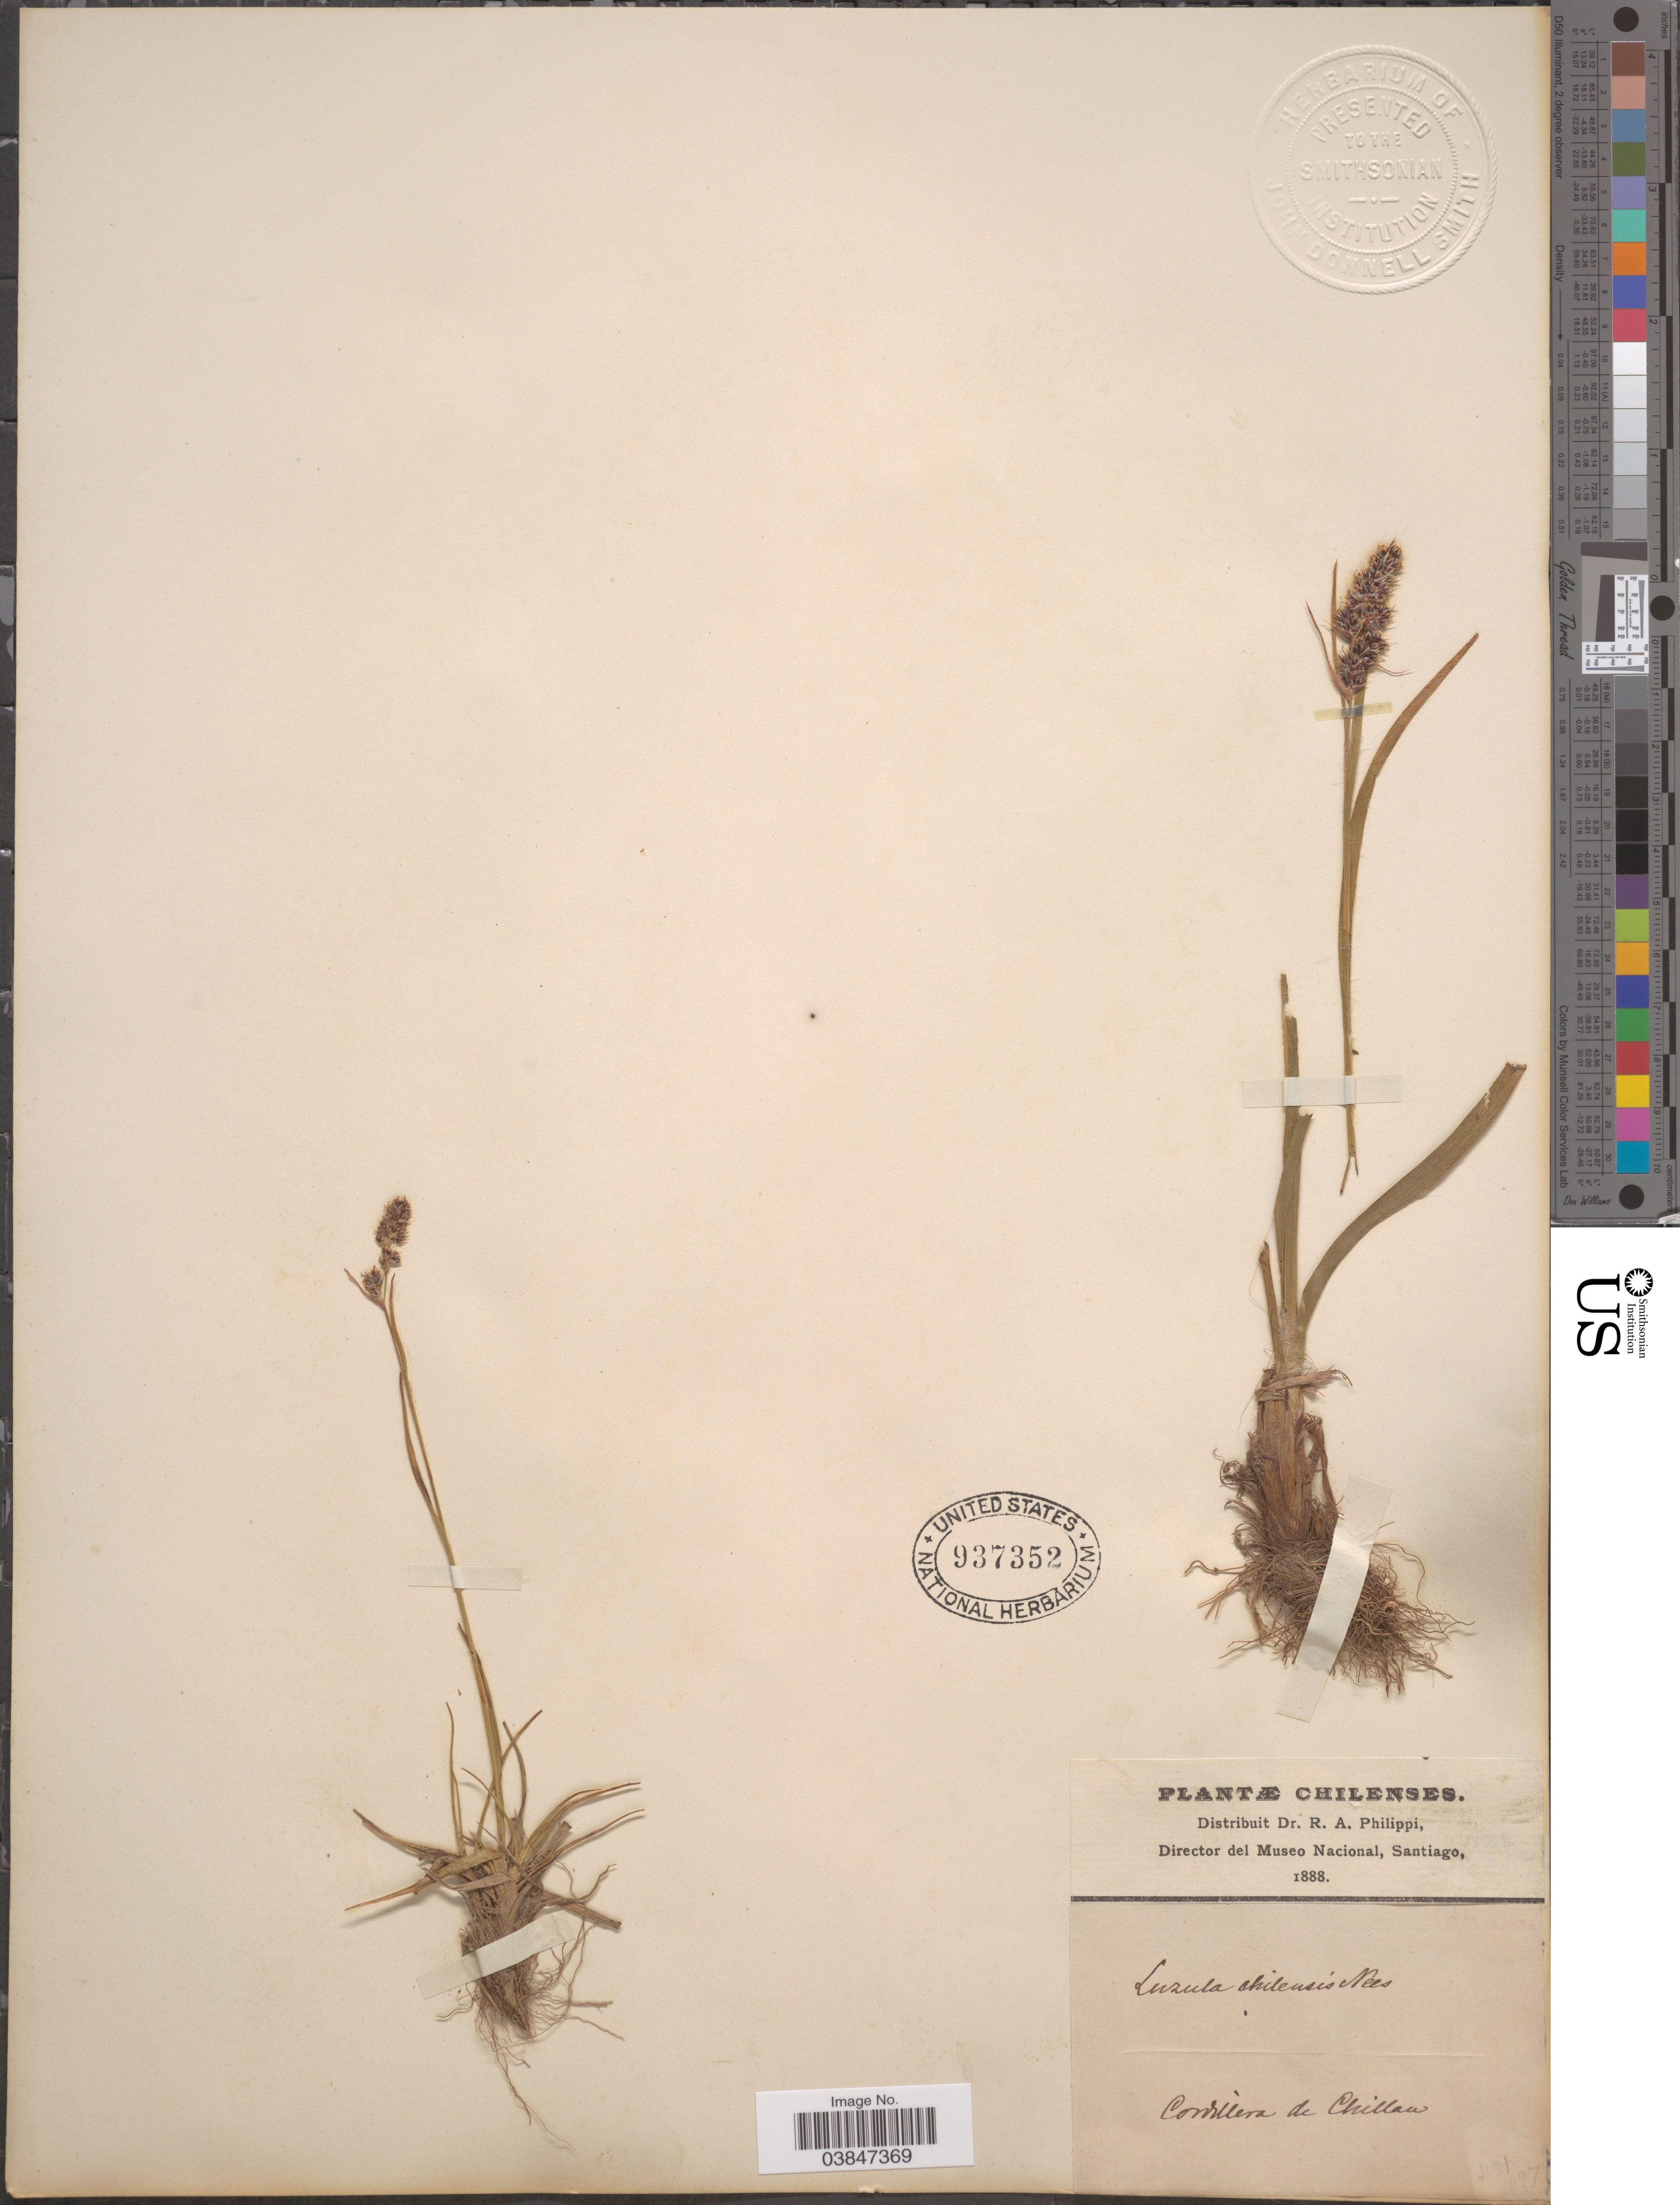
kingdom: Plantae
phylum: Tracheophyta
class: Liliopsida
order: Poales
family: Juncaceae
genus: Luzula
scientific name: Luzula chilensis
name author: Nees & Meyen ex Kunth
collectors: ex. herb. R.A. Philippi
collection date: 1888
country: Chile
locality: Cordillera de Chillan.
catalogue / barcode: US 937352